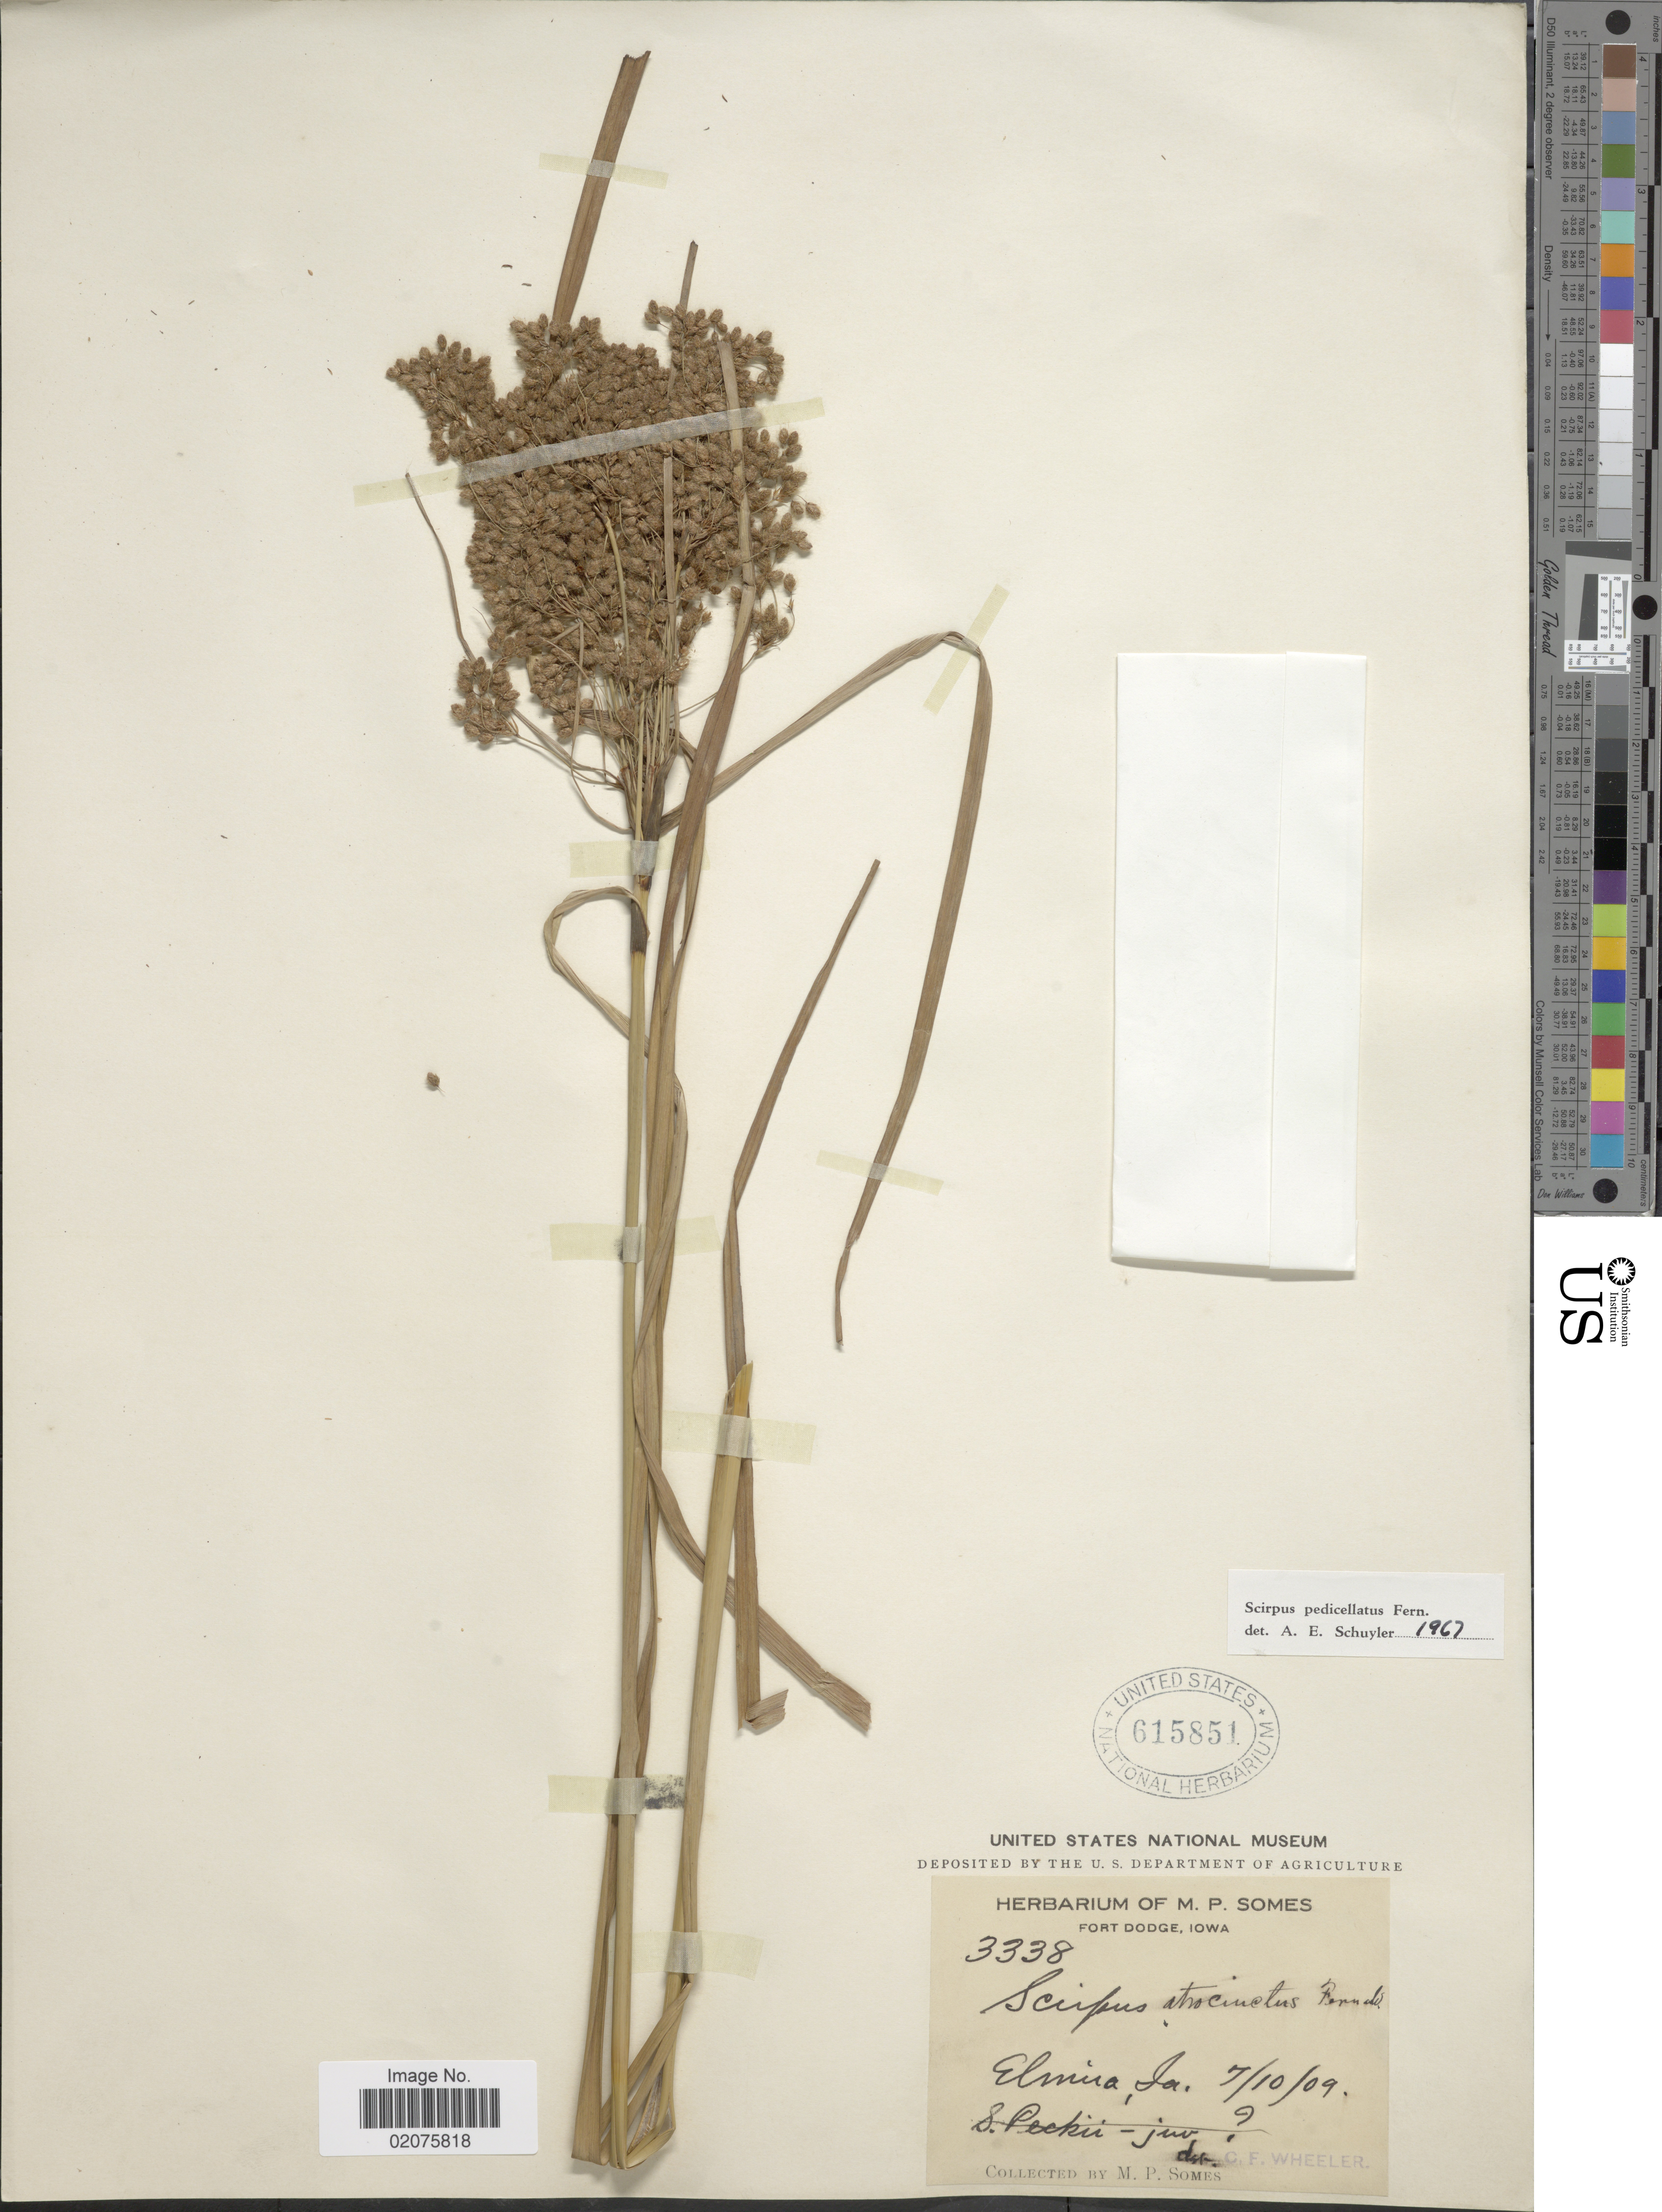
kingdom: Plantae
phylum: Tracheophyta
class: Liliopsida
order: Poales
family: Cyperaceae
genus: Scirpus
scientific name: Scirpus pedicellatus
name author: Fernald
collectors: M. Somes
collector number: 3338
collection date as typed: Transcribed d/m/y: 10/7/9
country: United States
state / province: Iowa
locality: Elmira, Ia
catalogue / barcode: US 615851